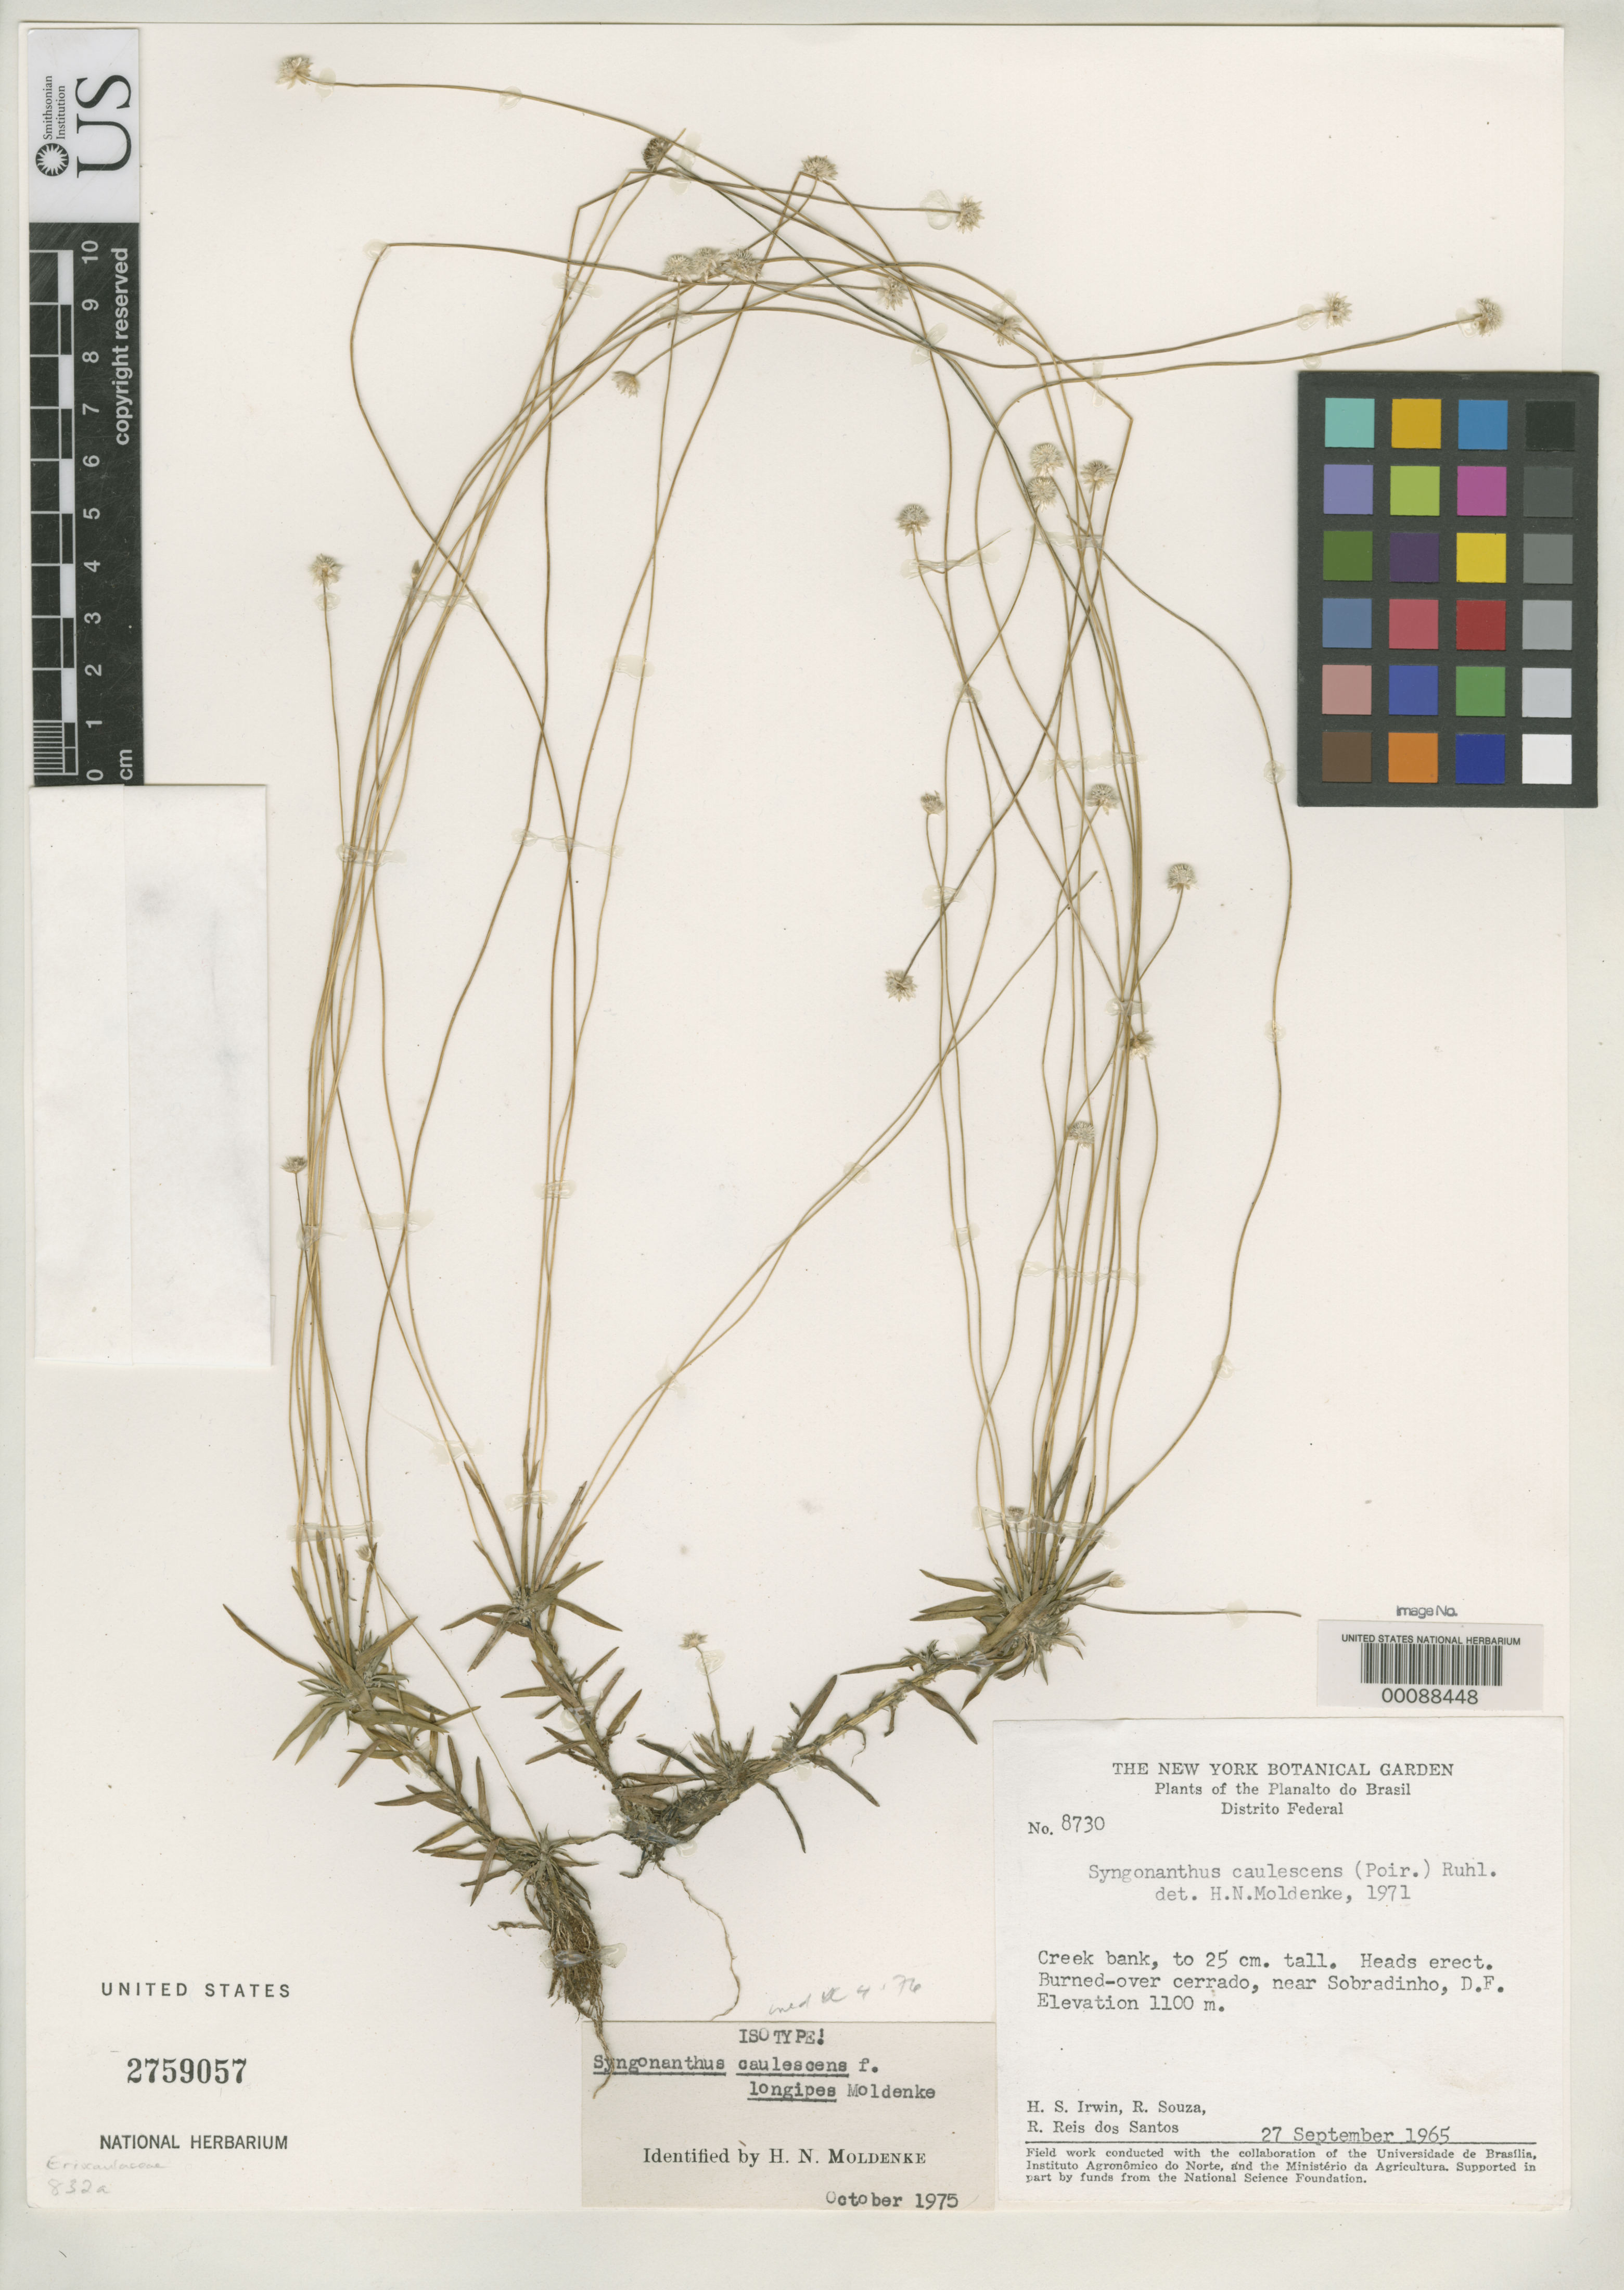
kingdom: Plantae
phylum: Tracheophyta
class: Liliopsida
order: Poales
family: Eriocaulaceae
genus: Syngonanthus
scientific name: Syngonanthus caulescens f. longipes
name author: Moldenke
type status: Isotype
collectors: H. Irwin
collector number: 8730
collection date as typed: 27 Sep 1965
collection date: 1965-09-27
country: Brazil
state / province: Distrito Federal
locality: Near Sobradino.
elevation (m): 1100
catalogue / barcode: US 2759057